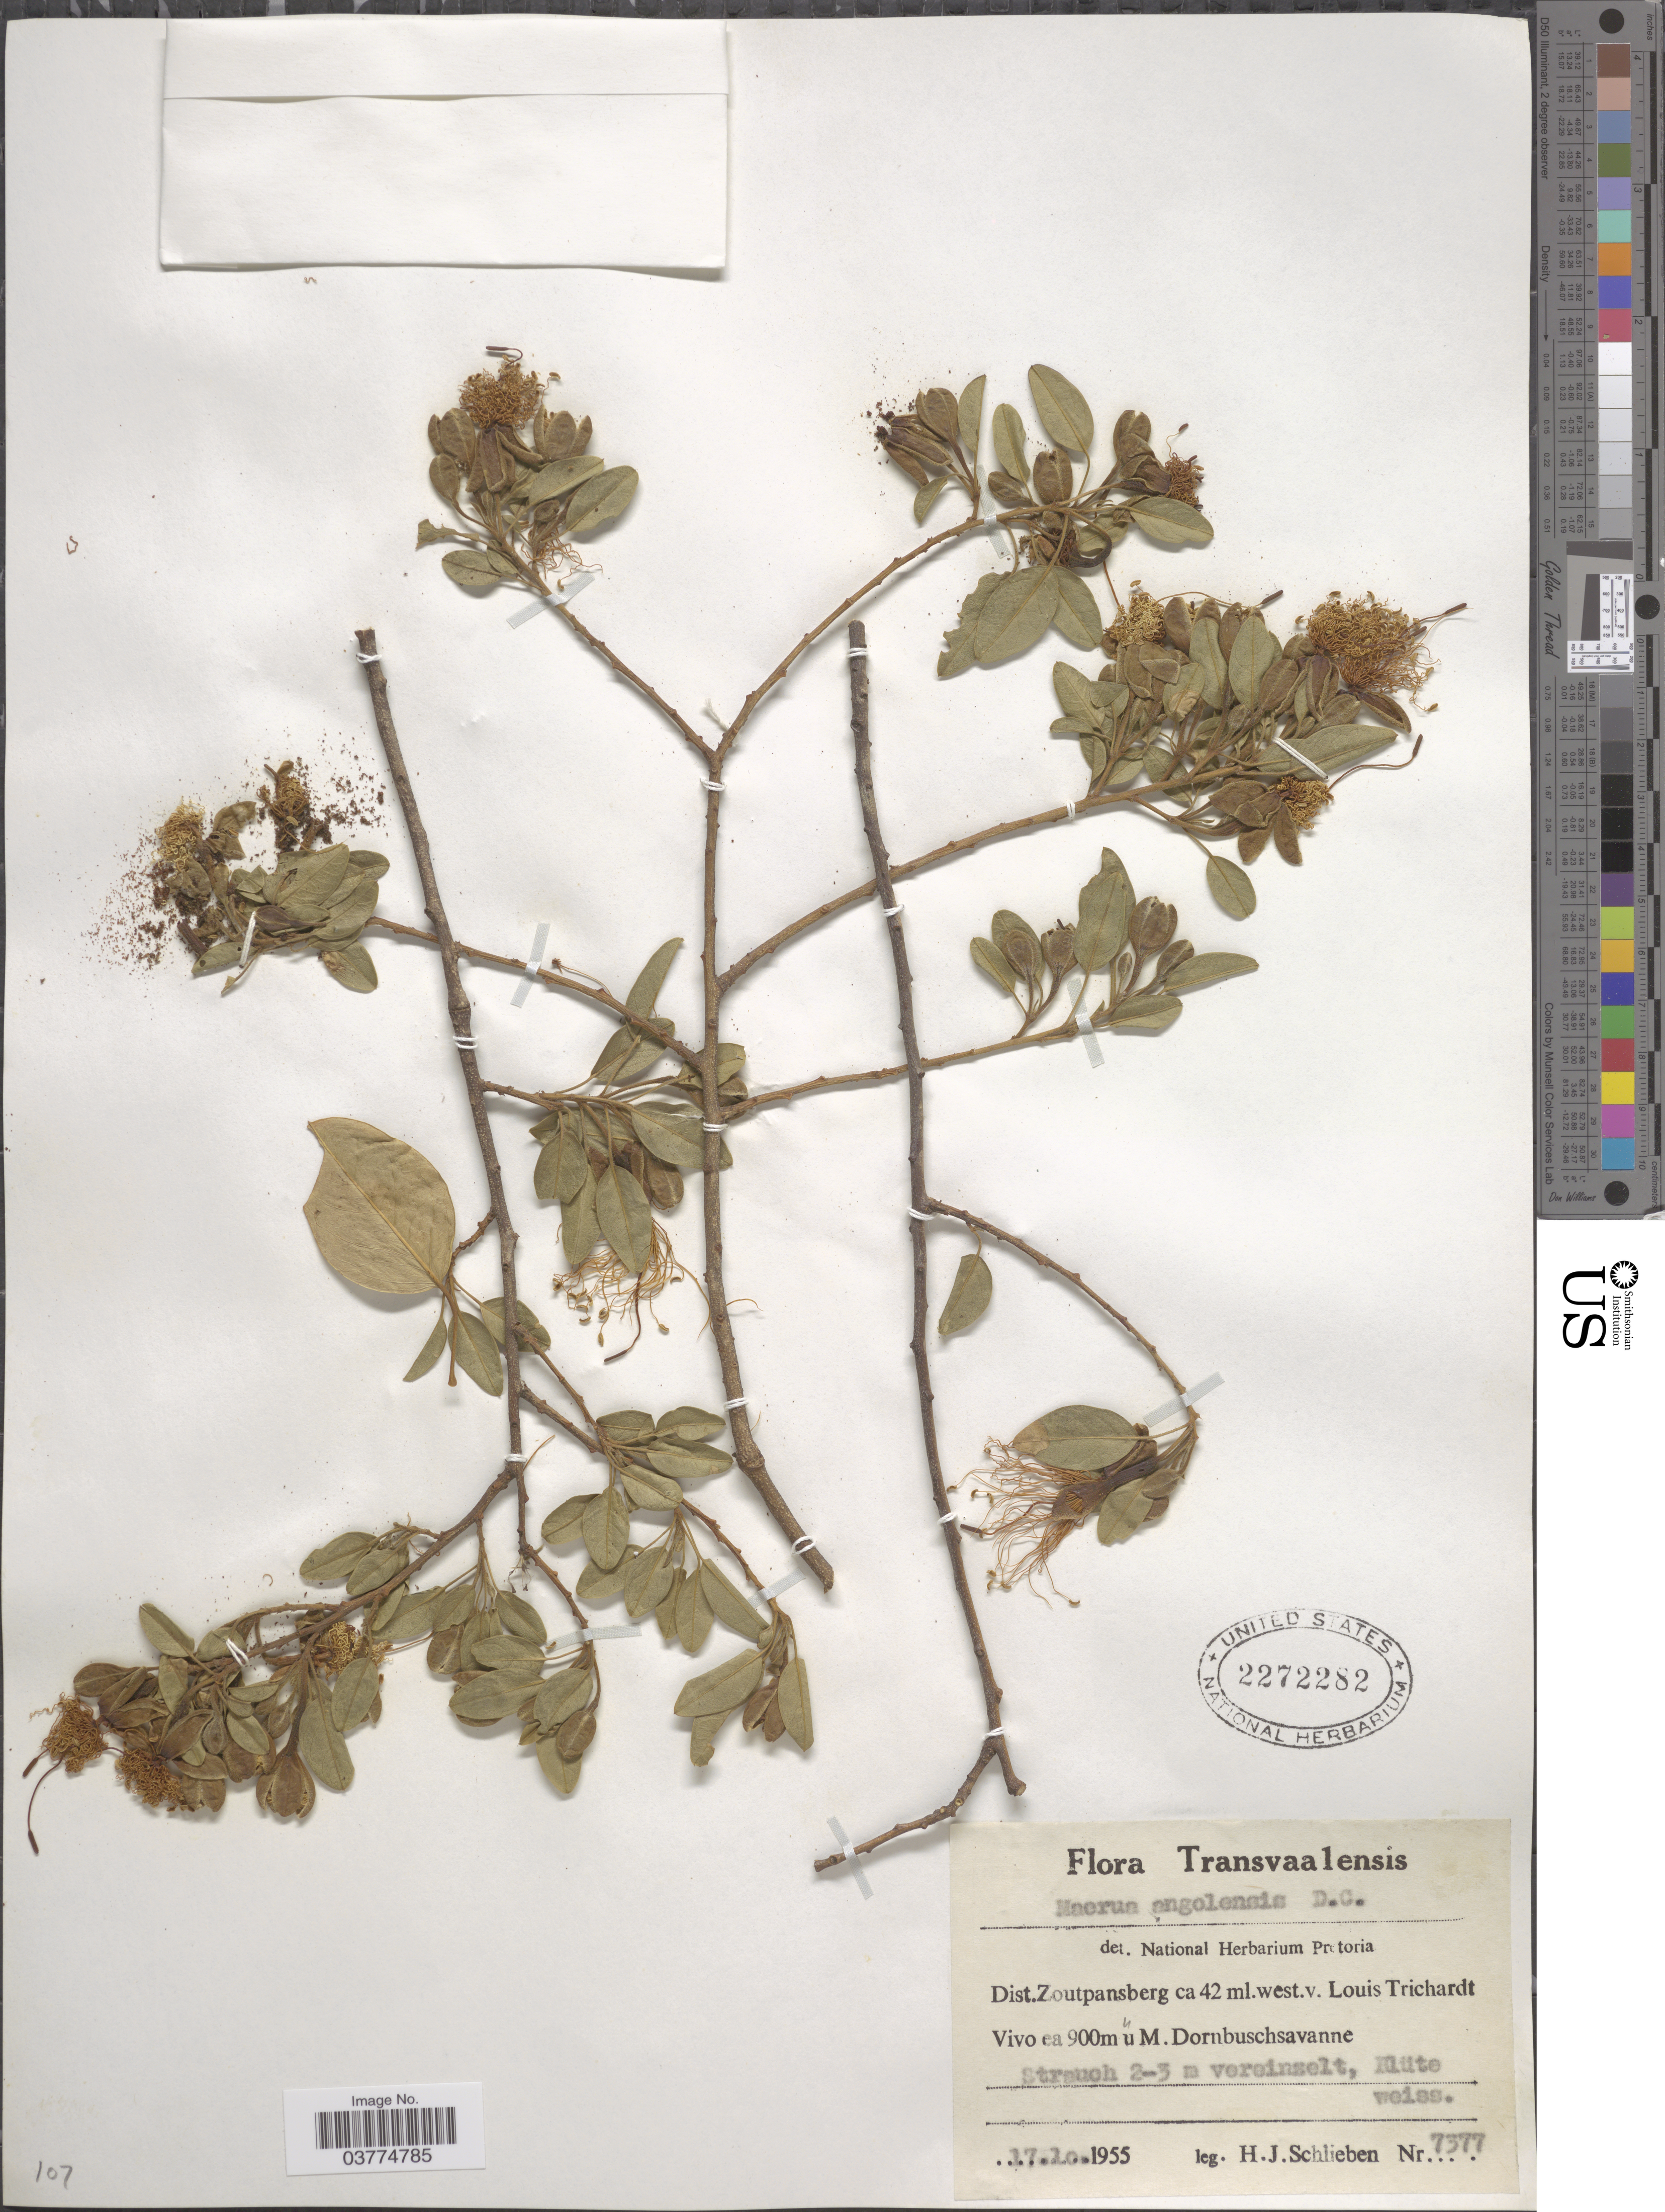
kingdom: Plantae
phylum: Tracheophyta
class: Magnoliopsida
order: Brassicales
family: Capparaceae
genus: Maerua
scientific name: Maerua angolensis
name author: DC.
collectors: H. J. Schlieben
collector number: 7377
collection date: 1955-10-17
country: South Africa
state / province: Limpopo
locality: Transvaalensis. Dist. Zoutpansberg ca 42 ml. west. v. Louis Trichardt Vivo. M Dornbuschsavanne.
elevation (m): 900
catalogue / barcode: US 2272282